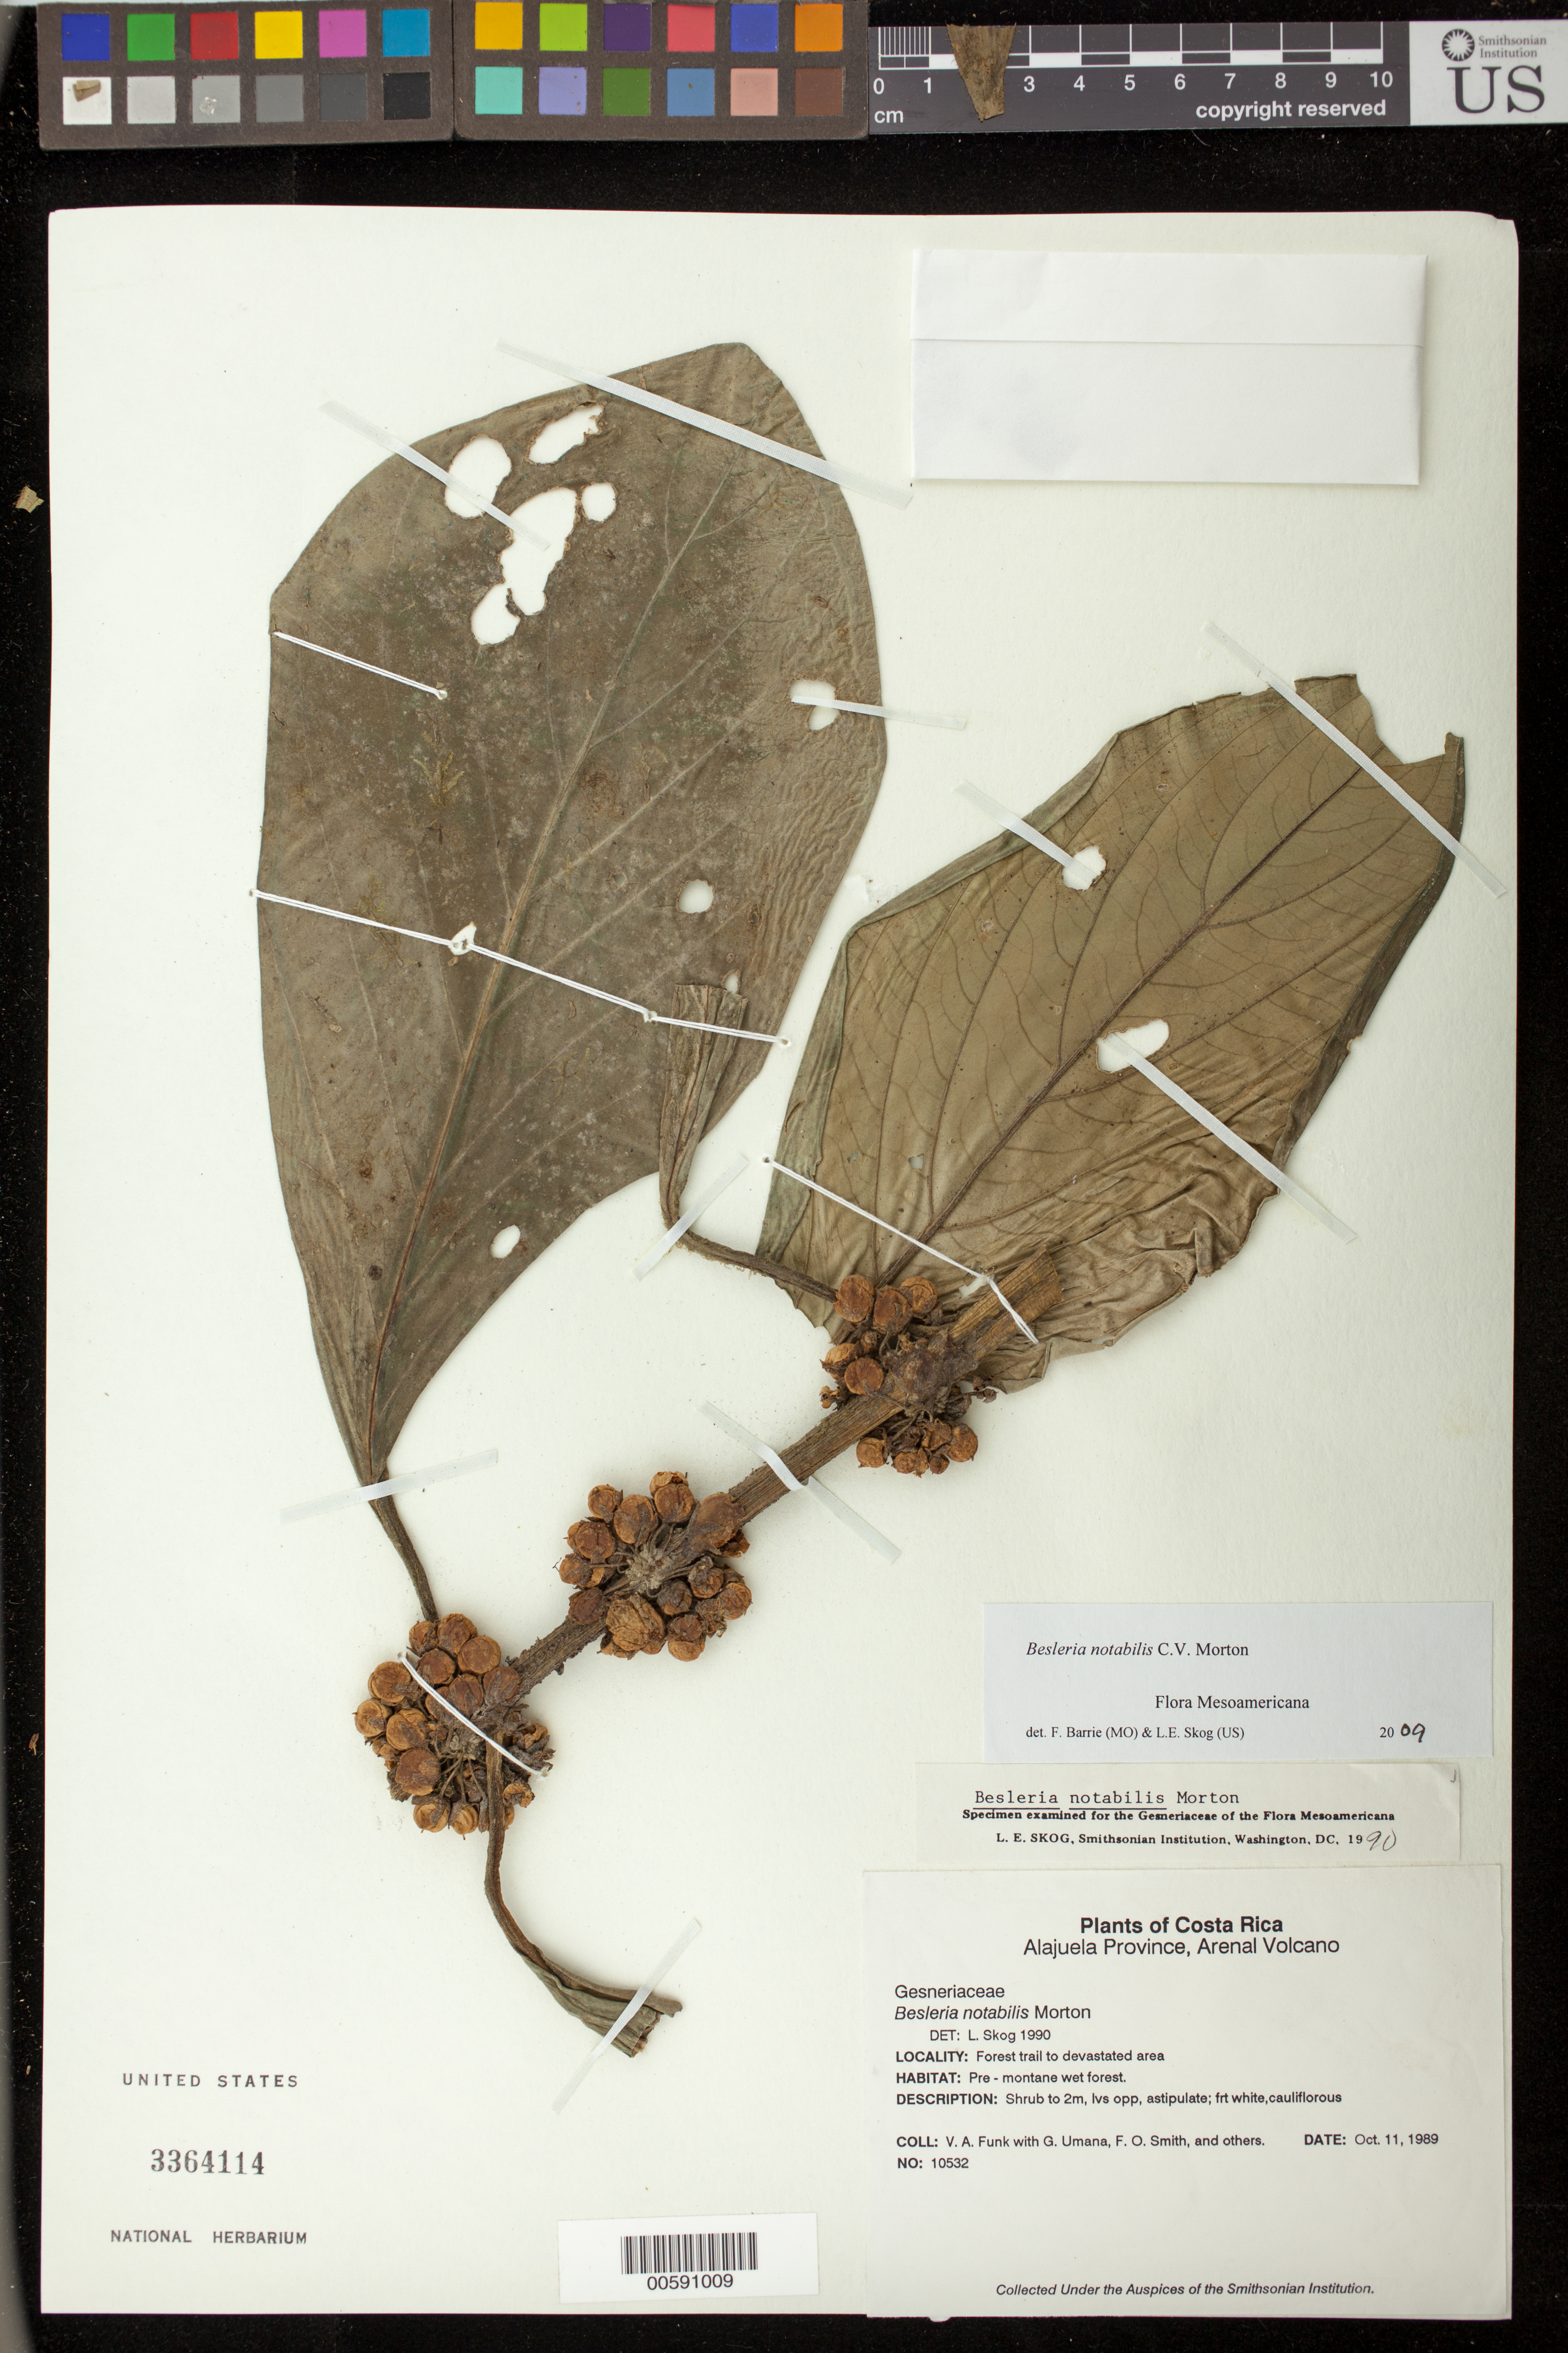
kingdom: Plantae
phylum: Tracheophyta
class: Magnoliopsida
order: Lamiales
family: Gesneriaceae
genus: Besleria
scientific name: Besleria notabilis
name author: C.V. Morton in Standl.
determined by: Skog, Laurence E.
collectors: V. Funk, G. Umana, F. Smith & et al.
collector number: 10532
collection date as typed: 11 Oct 1989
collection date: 1989-10-11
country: Costa Rica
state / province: Alajuela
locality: Arenal Volcano; forest trail to devastated area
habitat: pre-montane wet forest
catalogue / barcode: US 3364114